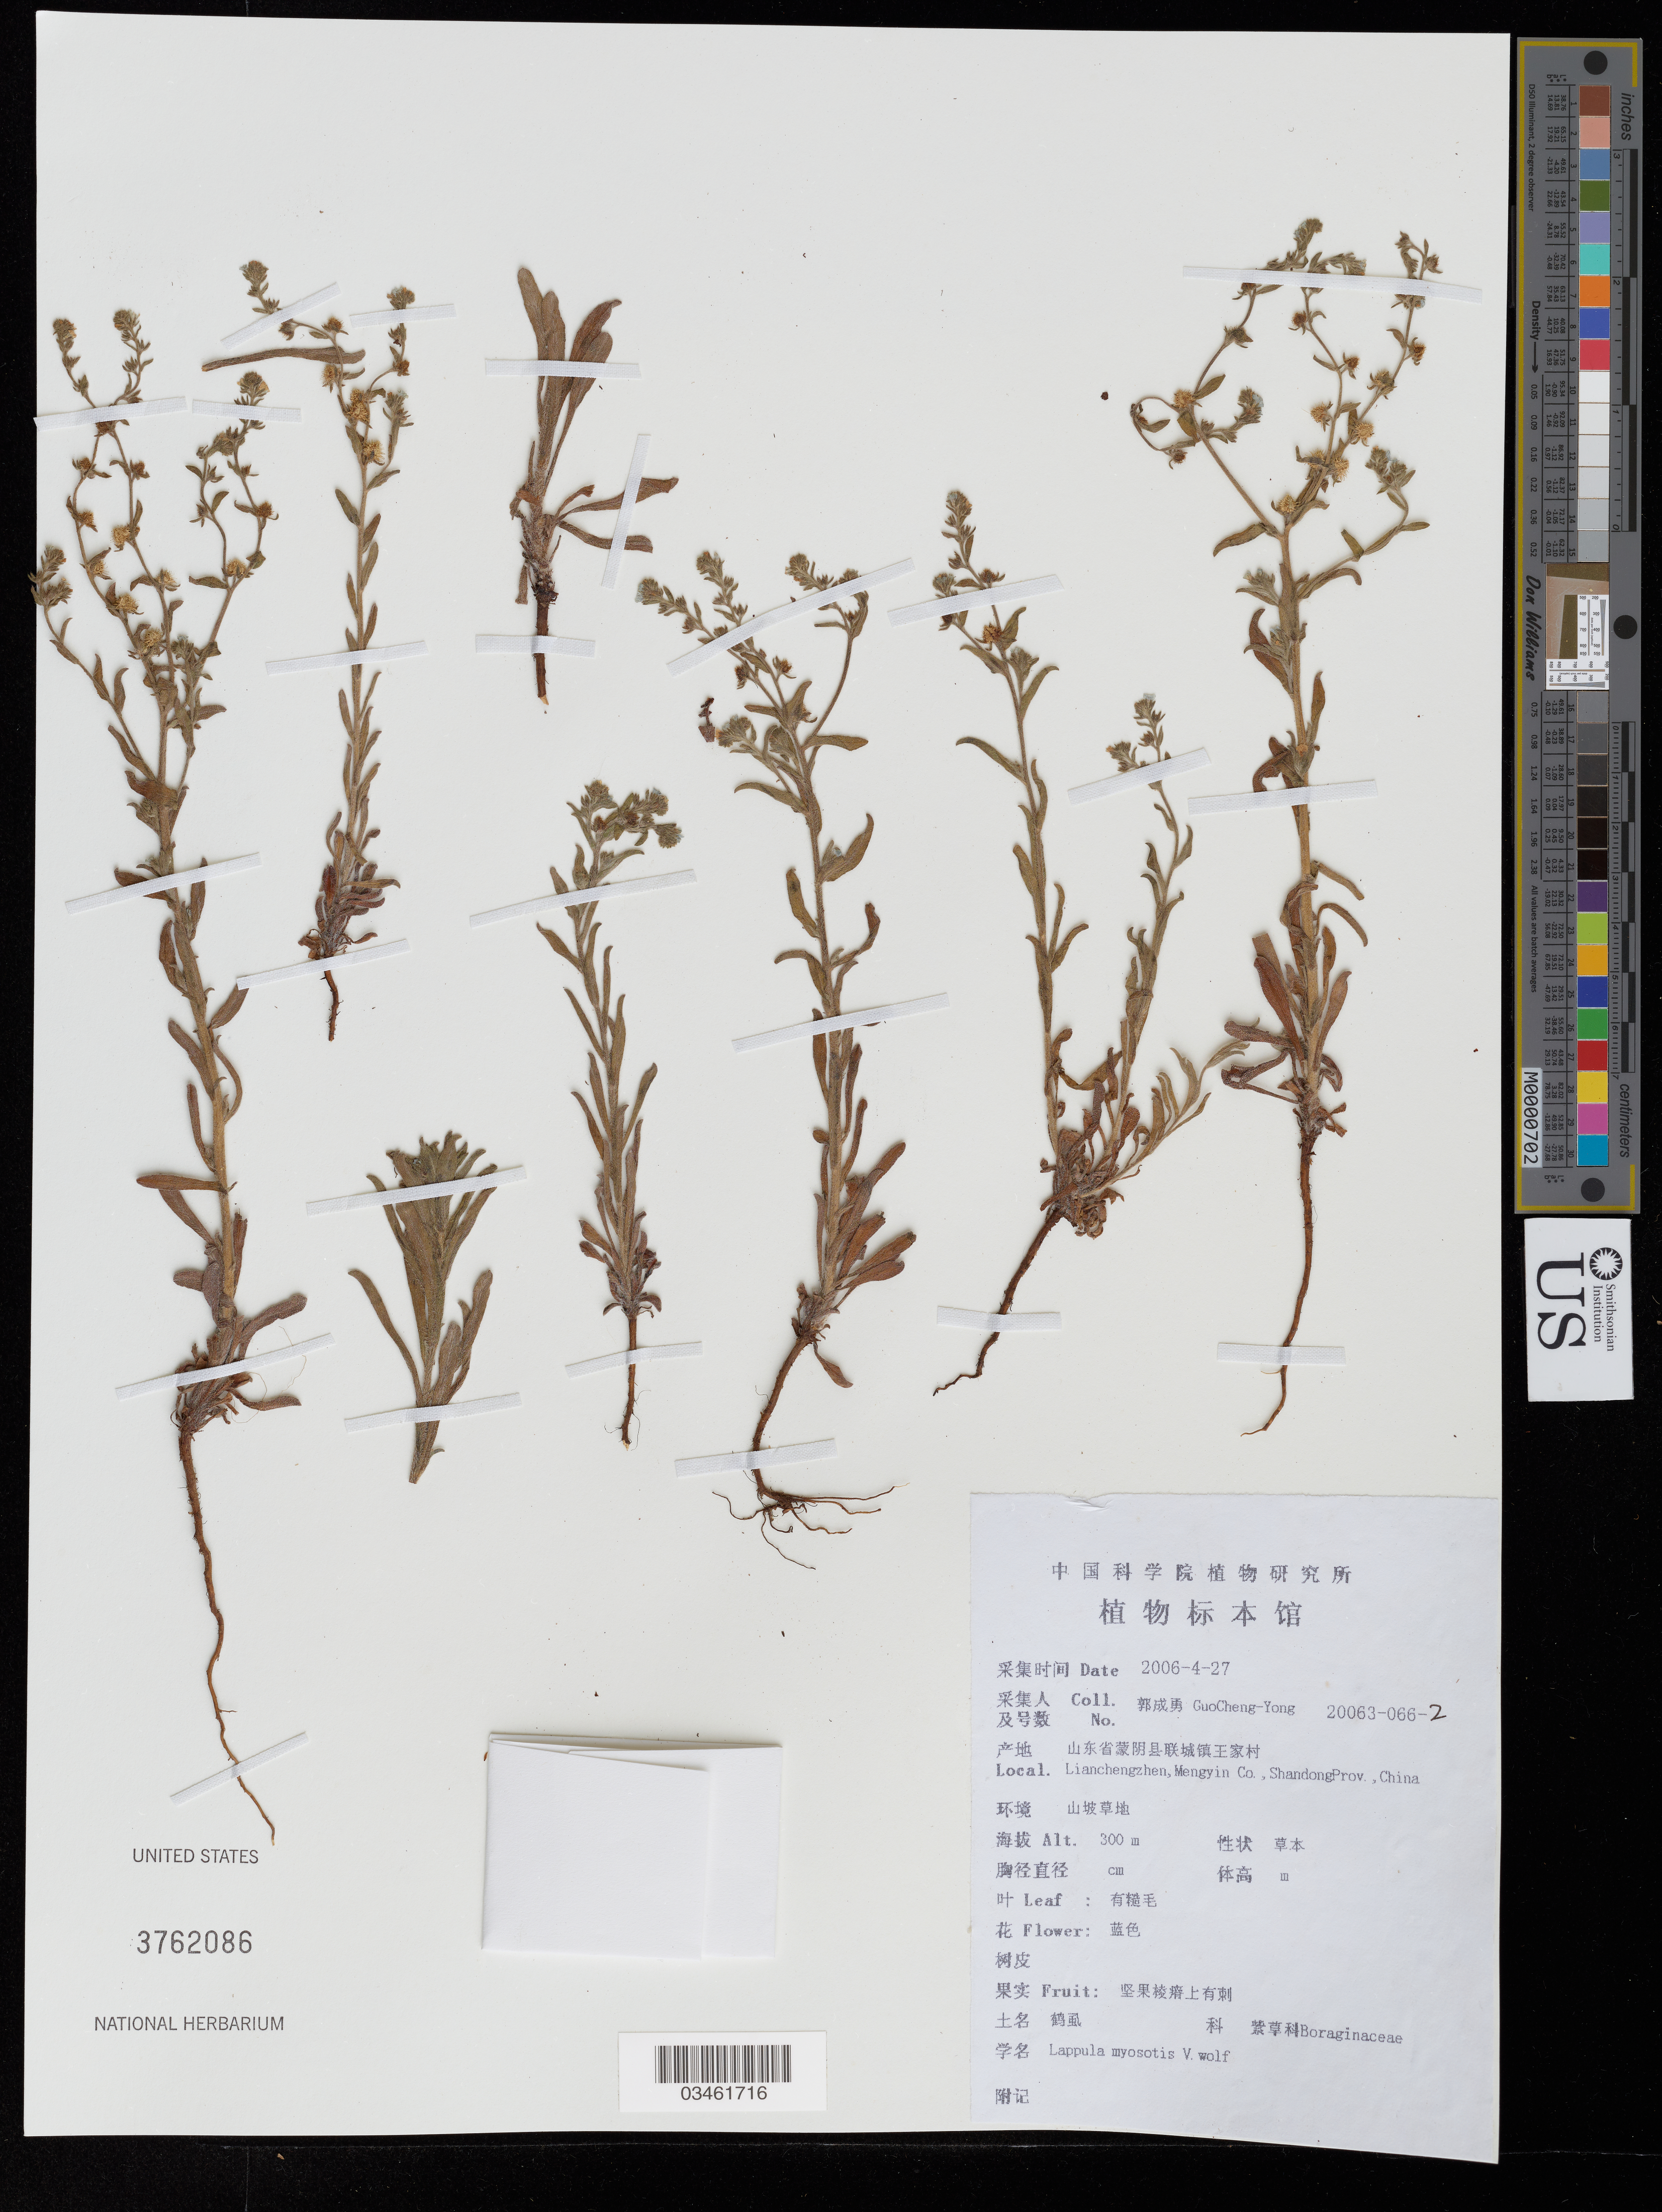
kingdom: Plantae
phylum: Tracheophyta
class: Magnoliopsida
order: Boraginales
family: Boraginaceae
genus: Lappula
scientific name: Lappula myosotis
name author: Moench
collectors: Guo cheng-yong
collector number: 20063-066-2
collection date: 2006-04-27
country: China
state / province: Shandong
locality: Lianchengzhen, Mengyin Co.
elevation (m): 300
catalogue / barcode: US 3762086